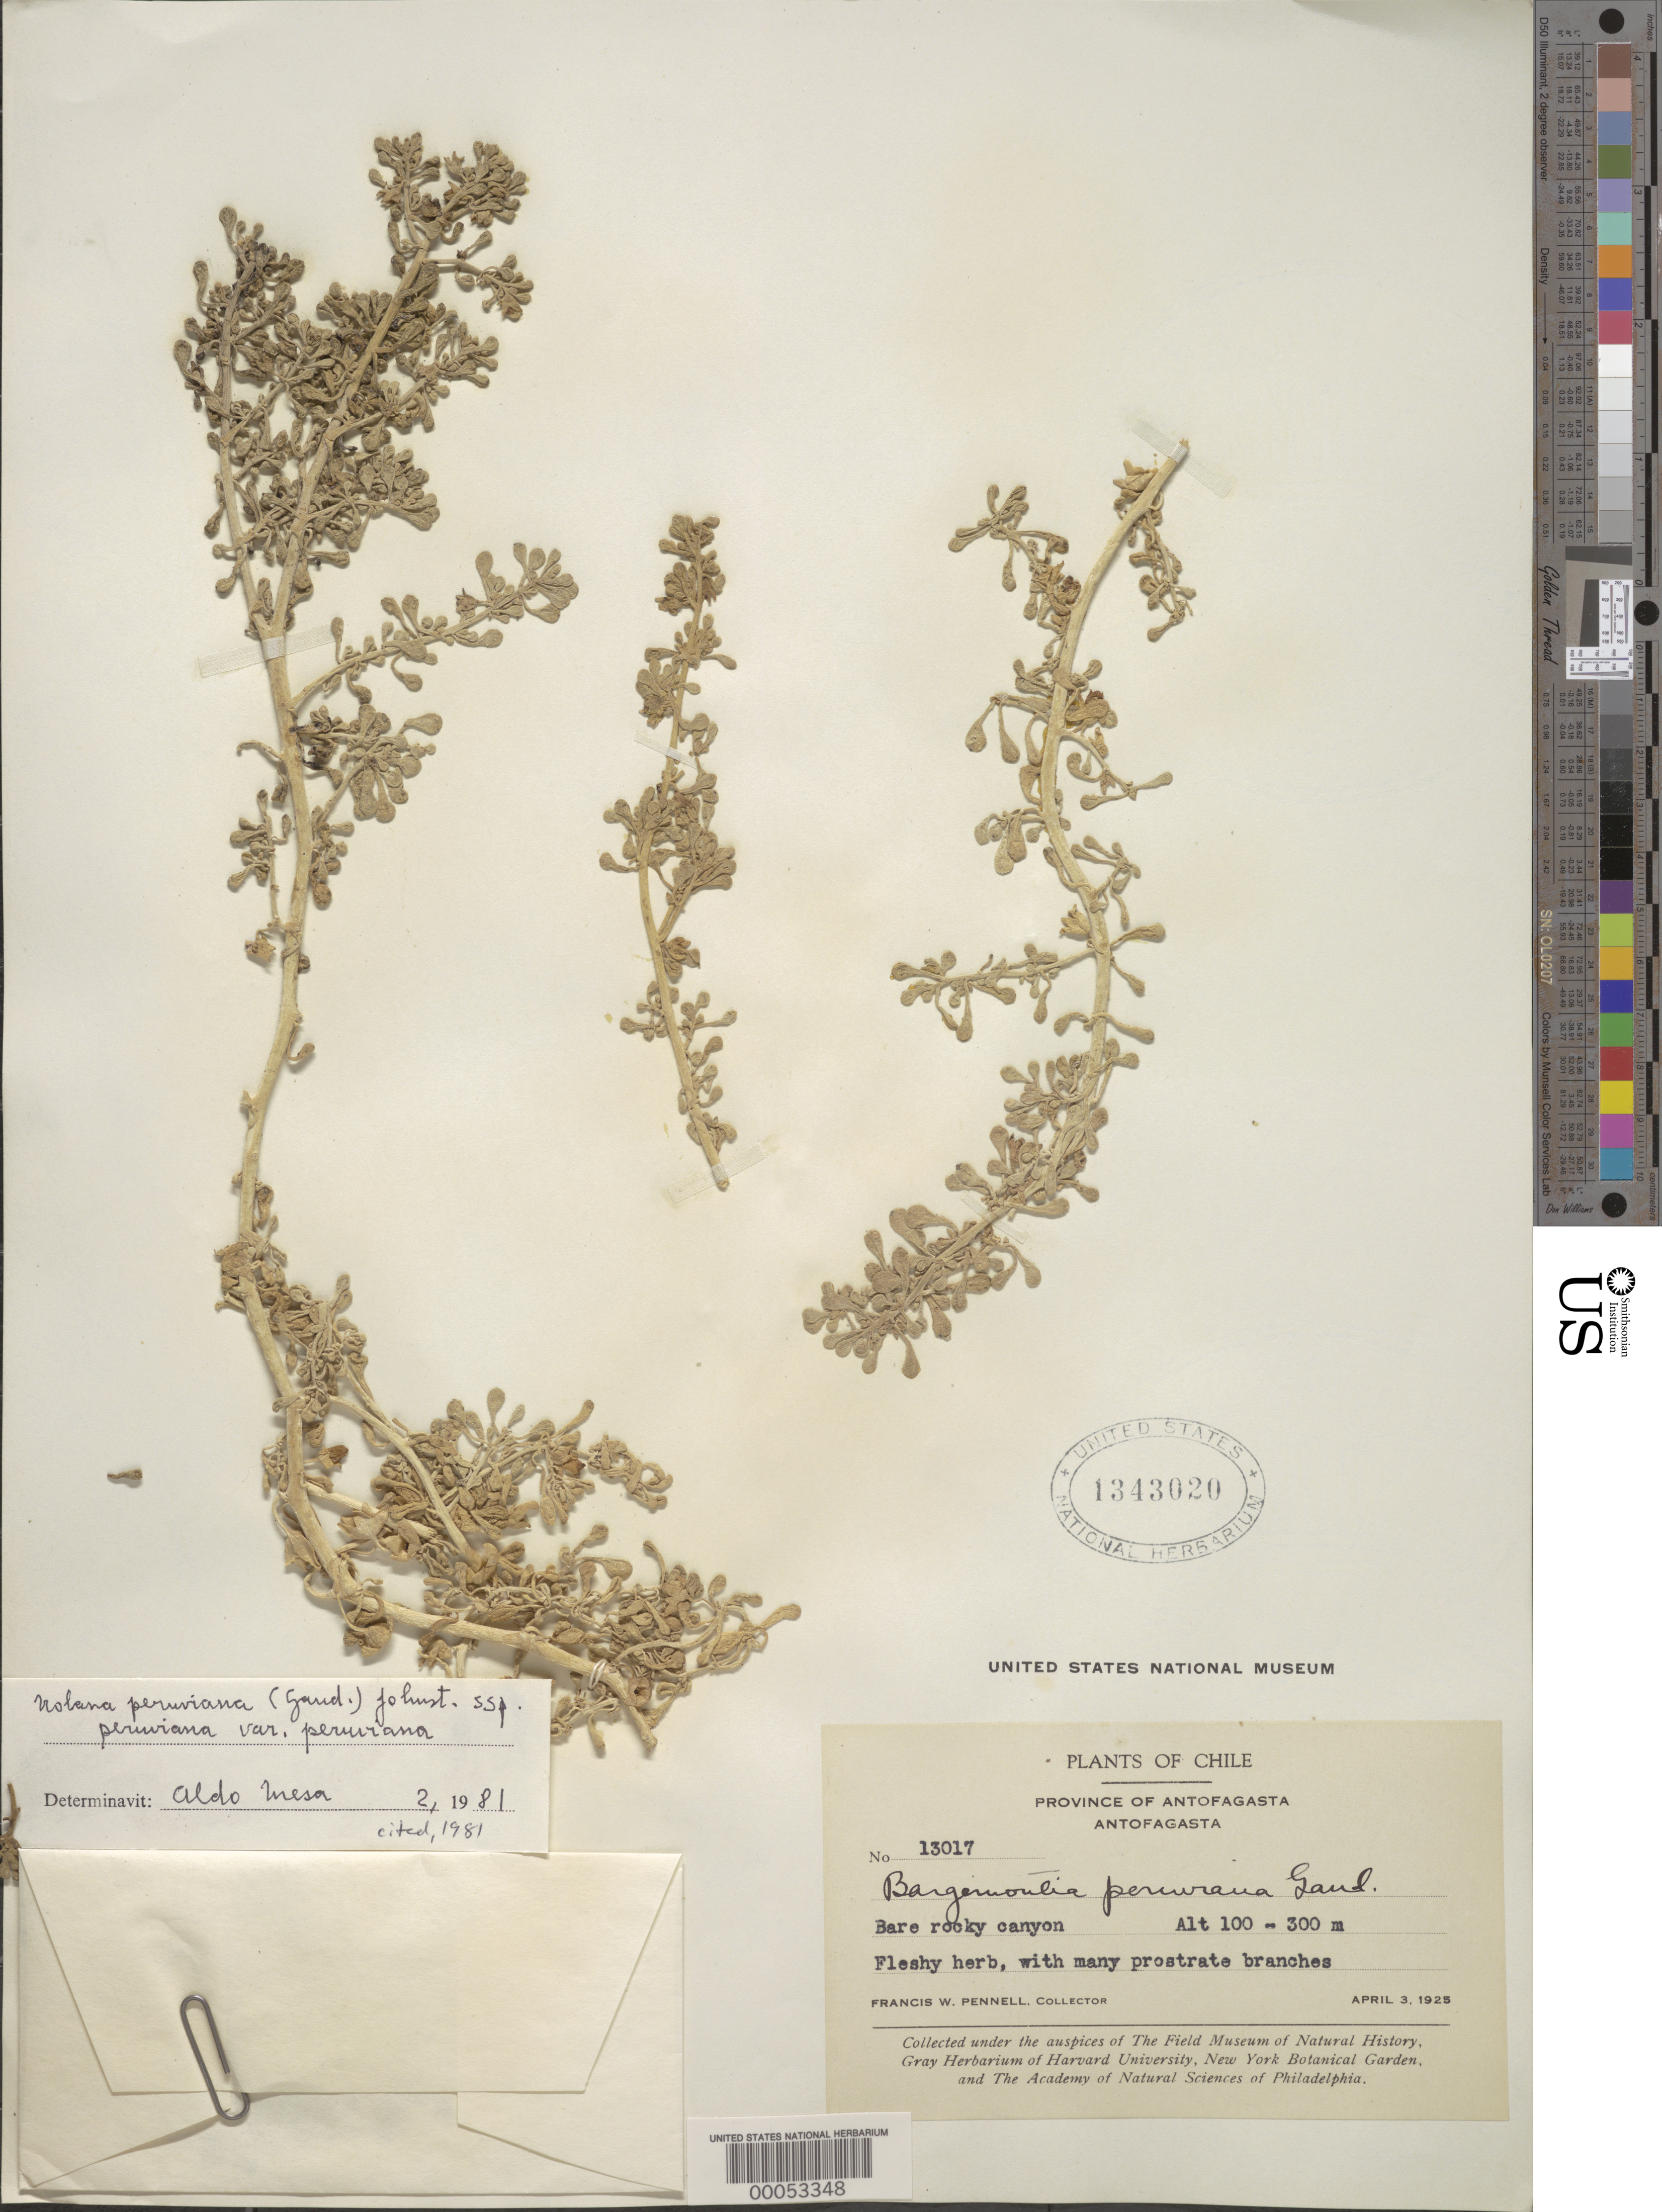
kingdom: Plantae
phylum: Tracheophyta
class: Magnoliopsida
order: Solanales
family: Solanaceae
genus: Nolana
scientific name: Nolana peruviana var. peruviana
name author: (Gaudich.) I.M. Johnst.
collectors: F. W. Pennell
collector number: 13017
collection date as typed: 03 Apr 1925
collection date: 1925-04-03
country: Chile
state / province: Antofagasta (II)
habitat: Bare rocky canyon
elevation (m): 100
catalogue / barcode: US 1343020